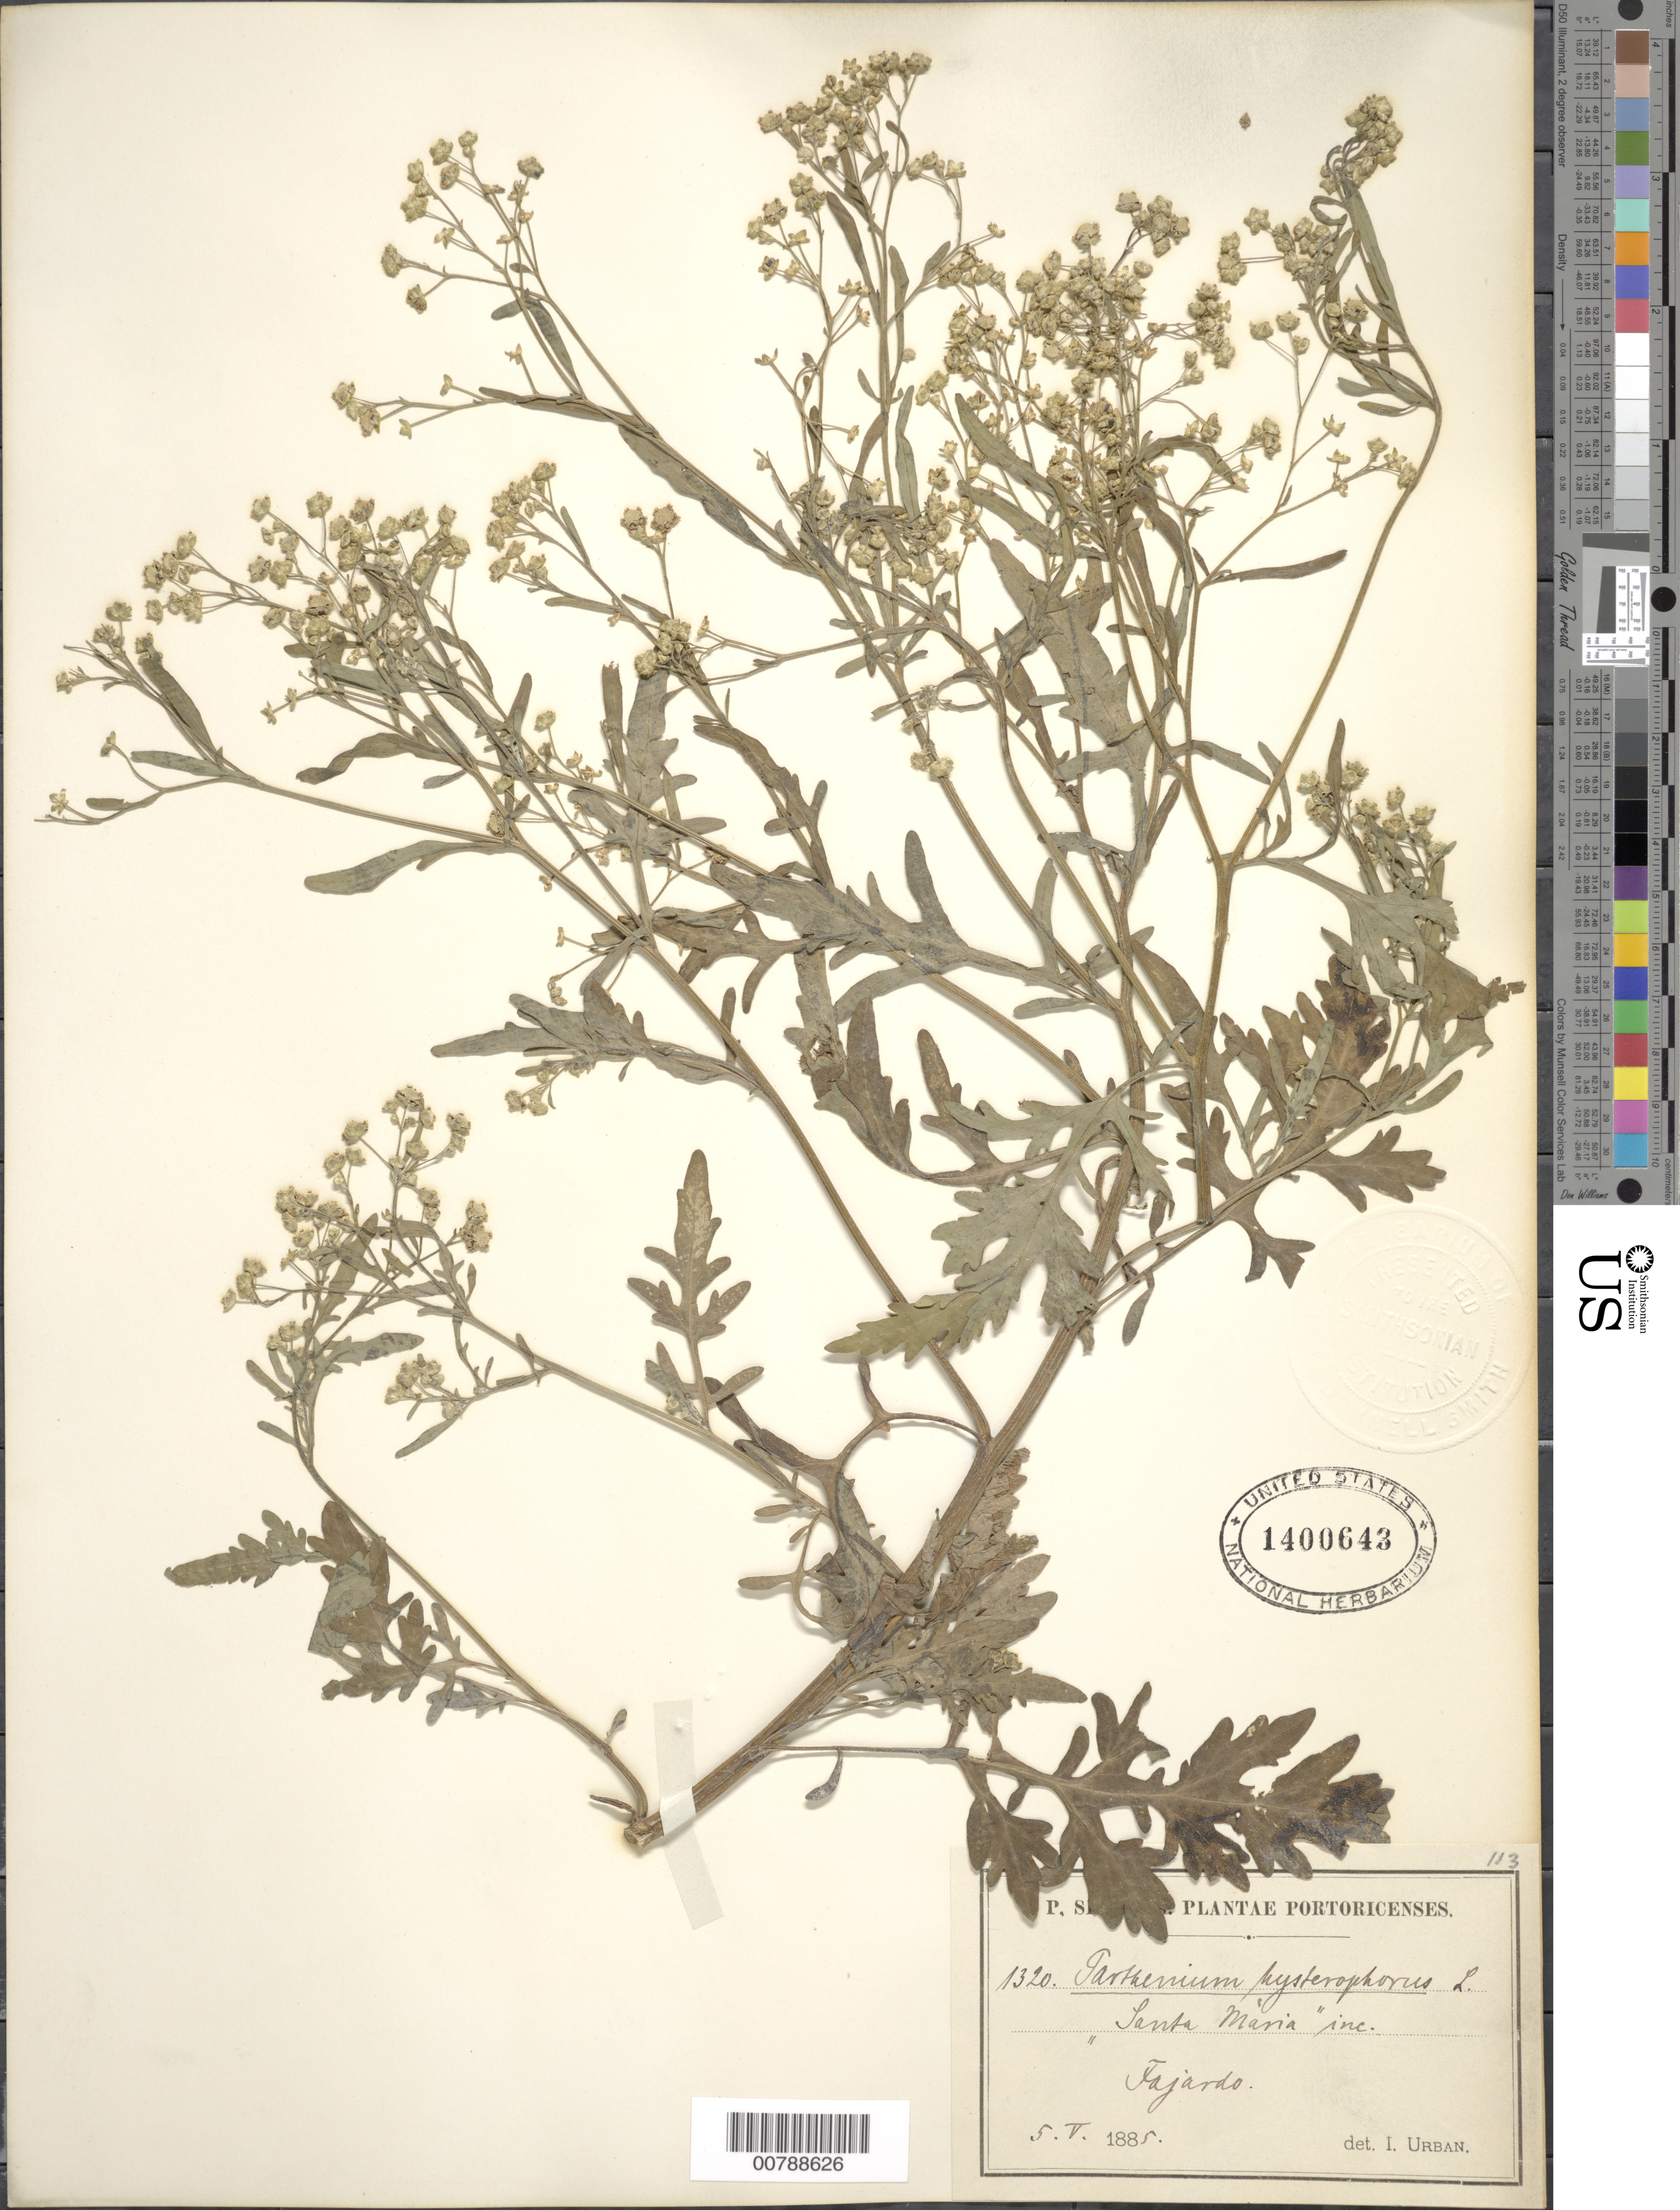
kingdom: Plantae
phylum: Tracheophyta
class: Magnoliopsida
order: Asterales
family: Asteraceae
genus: Parthenium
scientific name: Parthenium hysterophorus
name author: L.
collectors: P. Sintenis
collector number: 1320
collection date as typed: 05 May 1885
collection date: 1885-05-05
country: Puerto Rico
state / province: Fajardo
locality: Fajardo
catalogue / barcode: US 1400643